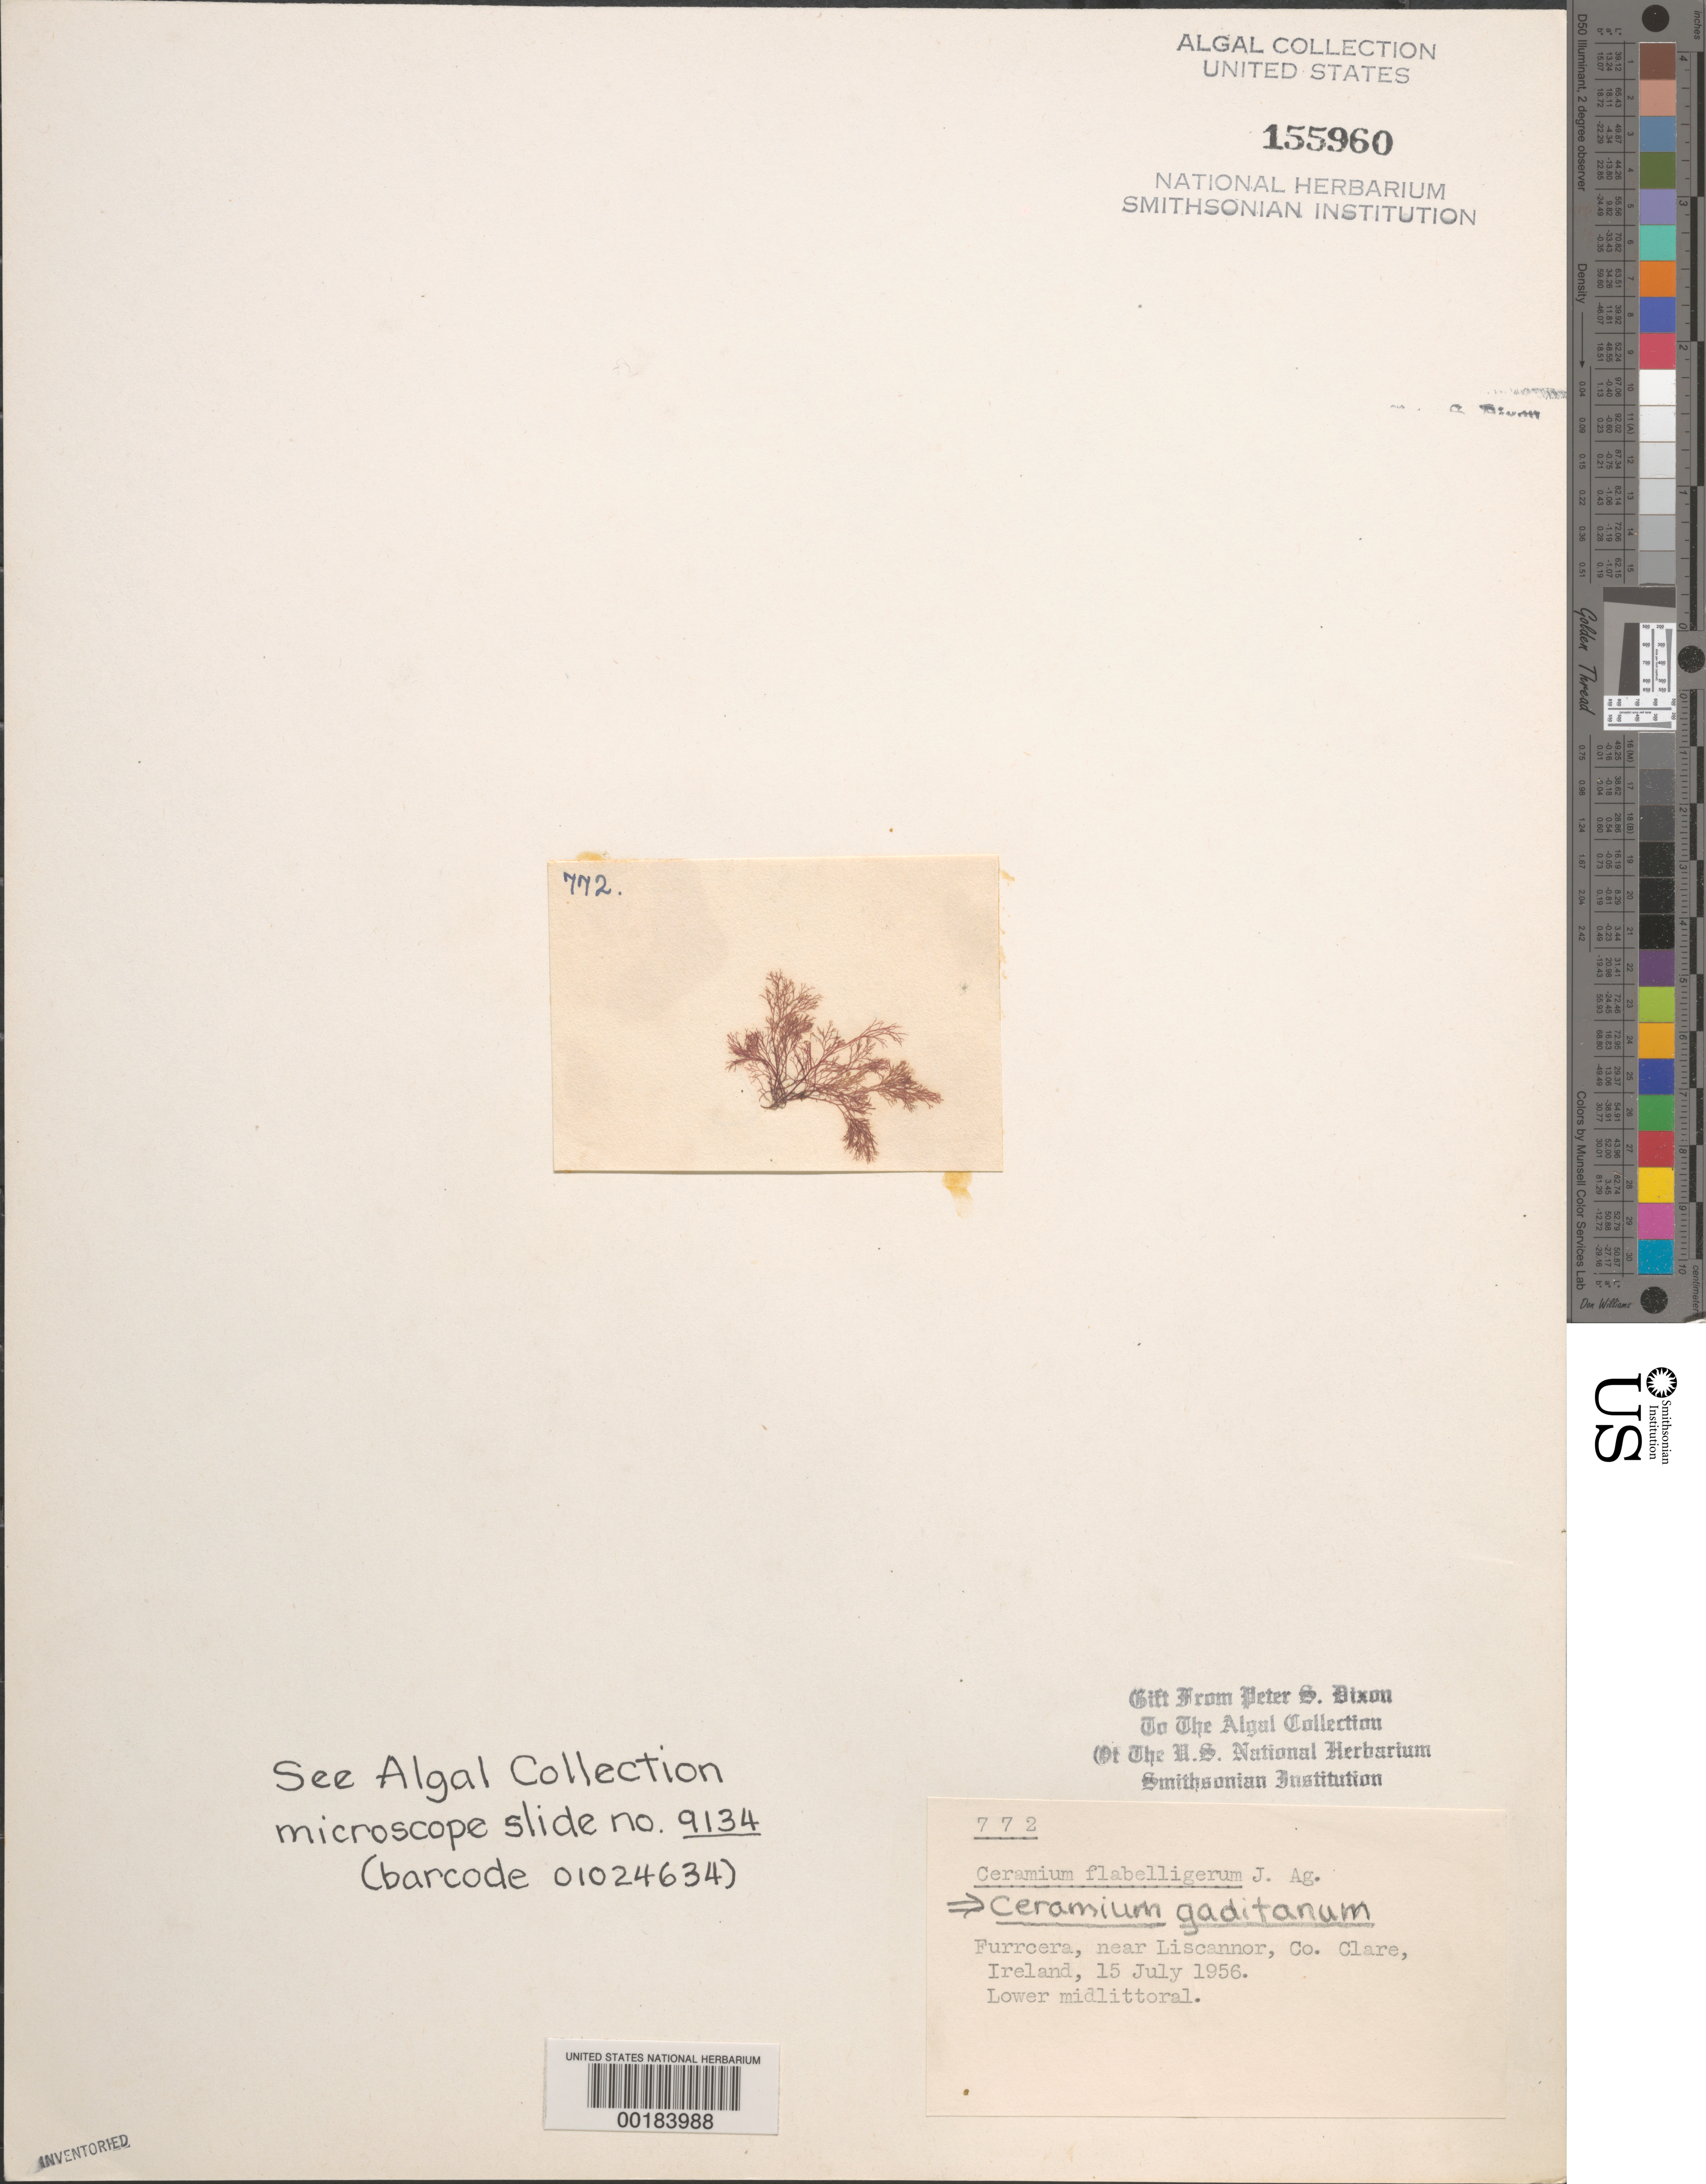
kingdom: Plantae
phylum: Rhodophyta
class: Florideophyceae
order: Ceramiales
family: Ceramiaceae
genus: Ceramium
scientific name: Ceramium gaditanum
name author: (Clemente) Cremades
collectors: P. S. Dixon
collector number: PSD 772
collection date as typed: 15 Jul 1956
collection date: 1956-07-15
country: Ireland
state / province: Munster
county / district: Clare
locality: Furrcera, near Liscannor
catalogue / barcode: US 155960